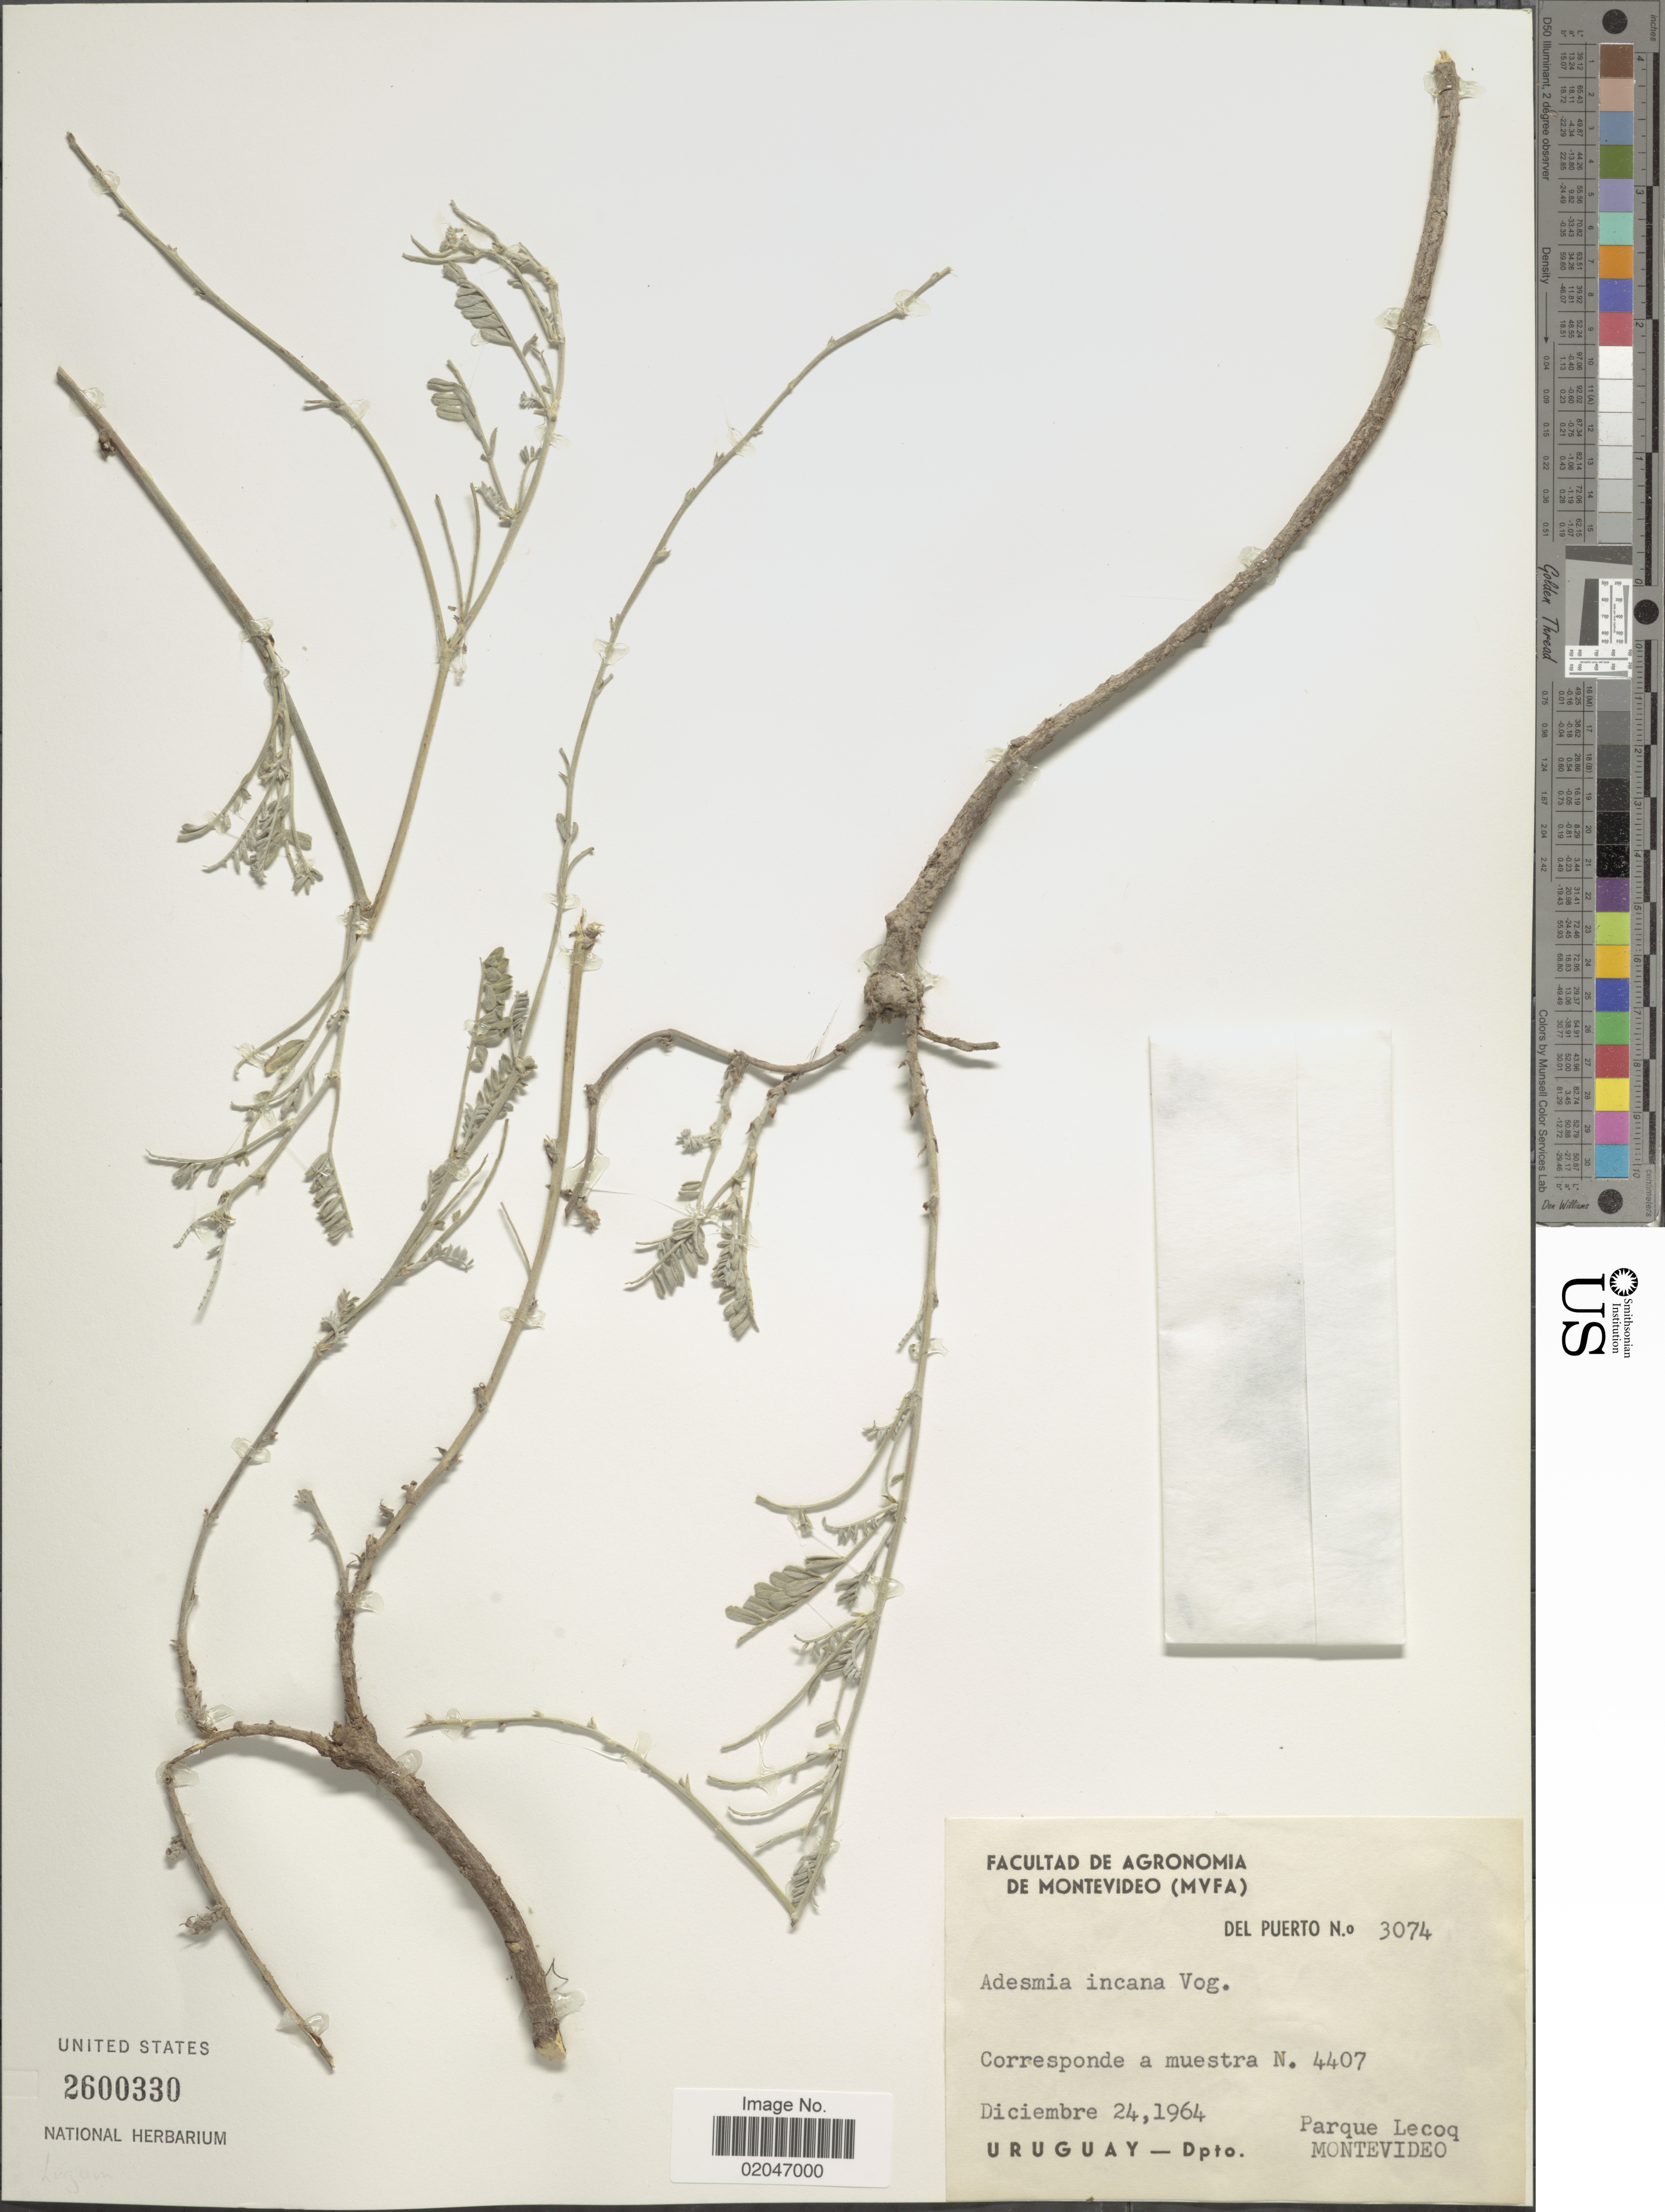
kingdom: Plantae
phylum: Tracheophyta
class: Magnoliopsida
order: Fabales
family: Fabaceae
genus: Adesmia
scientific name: Adesmia incana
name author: Vogel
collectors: Del Puerto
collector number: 3074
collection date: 1964-12-24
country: Uruguay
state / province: Montevideo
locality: Corresponde a muestra N. 4407, Parque Lecoq.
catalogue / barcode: US 2600330